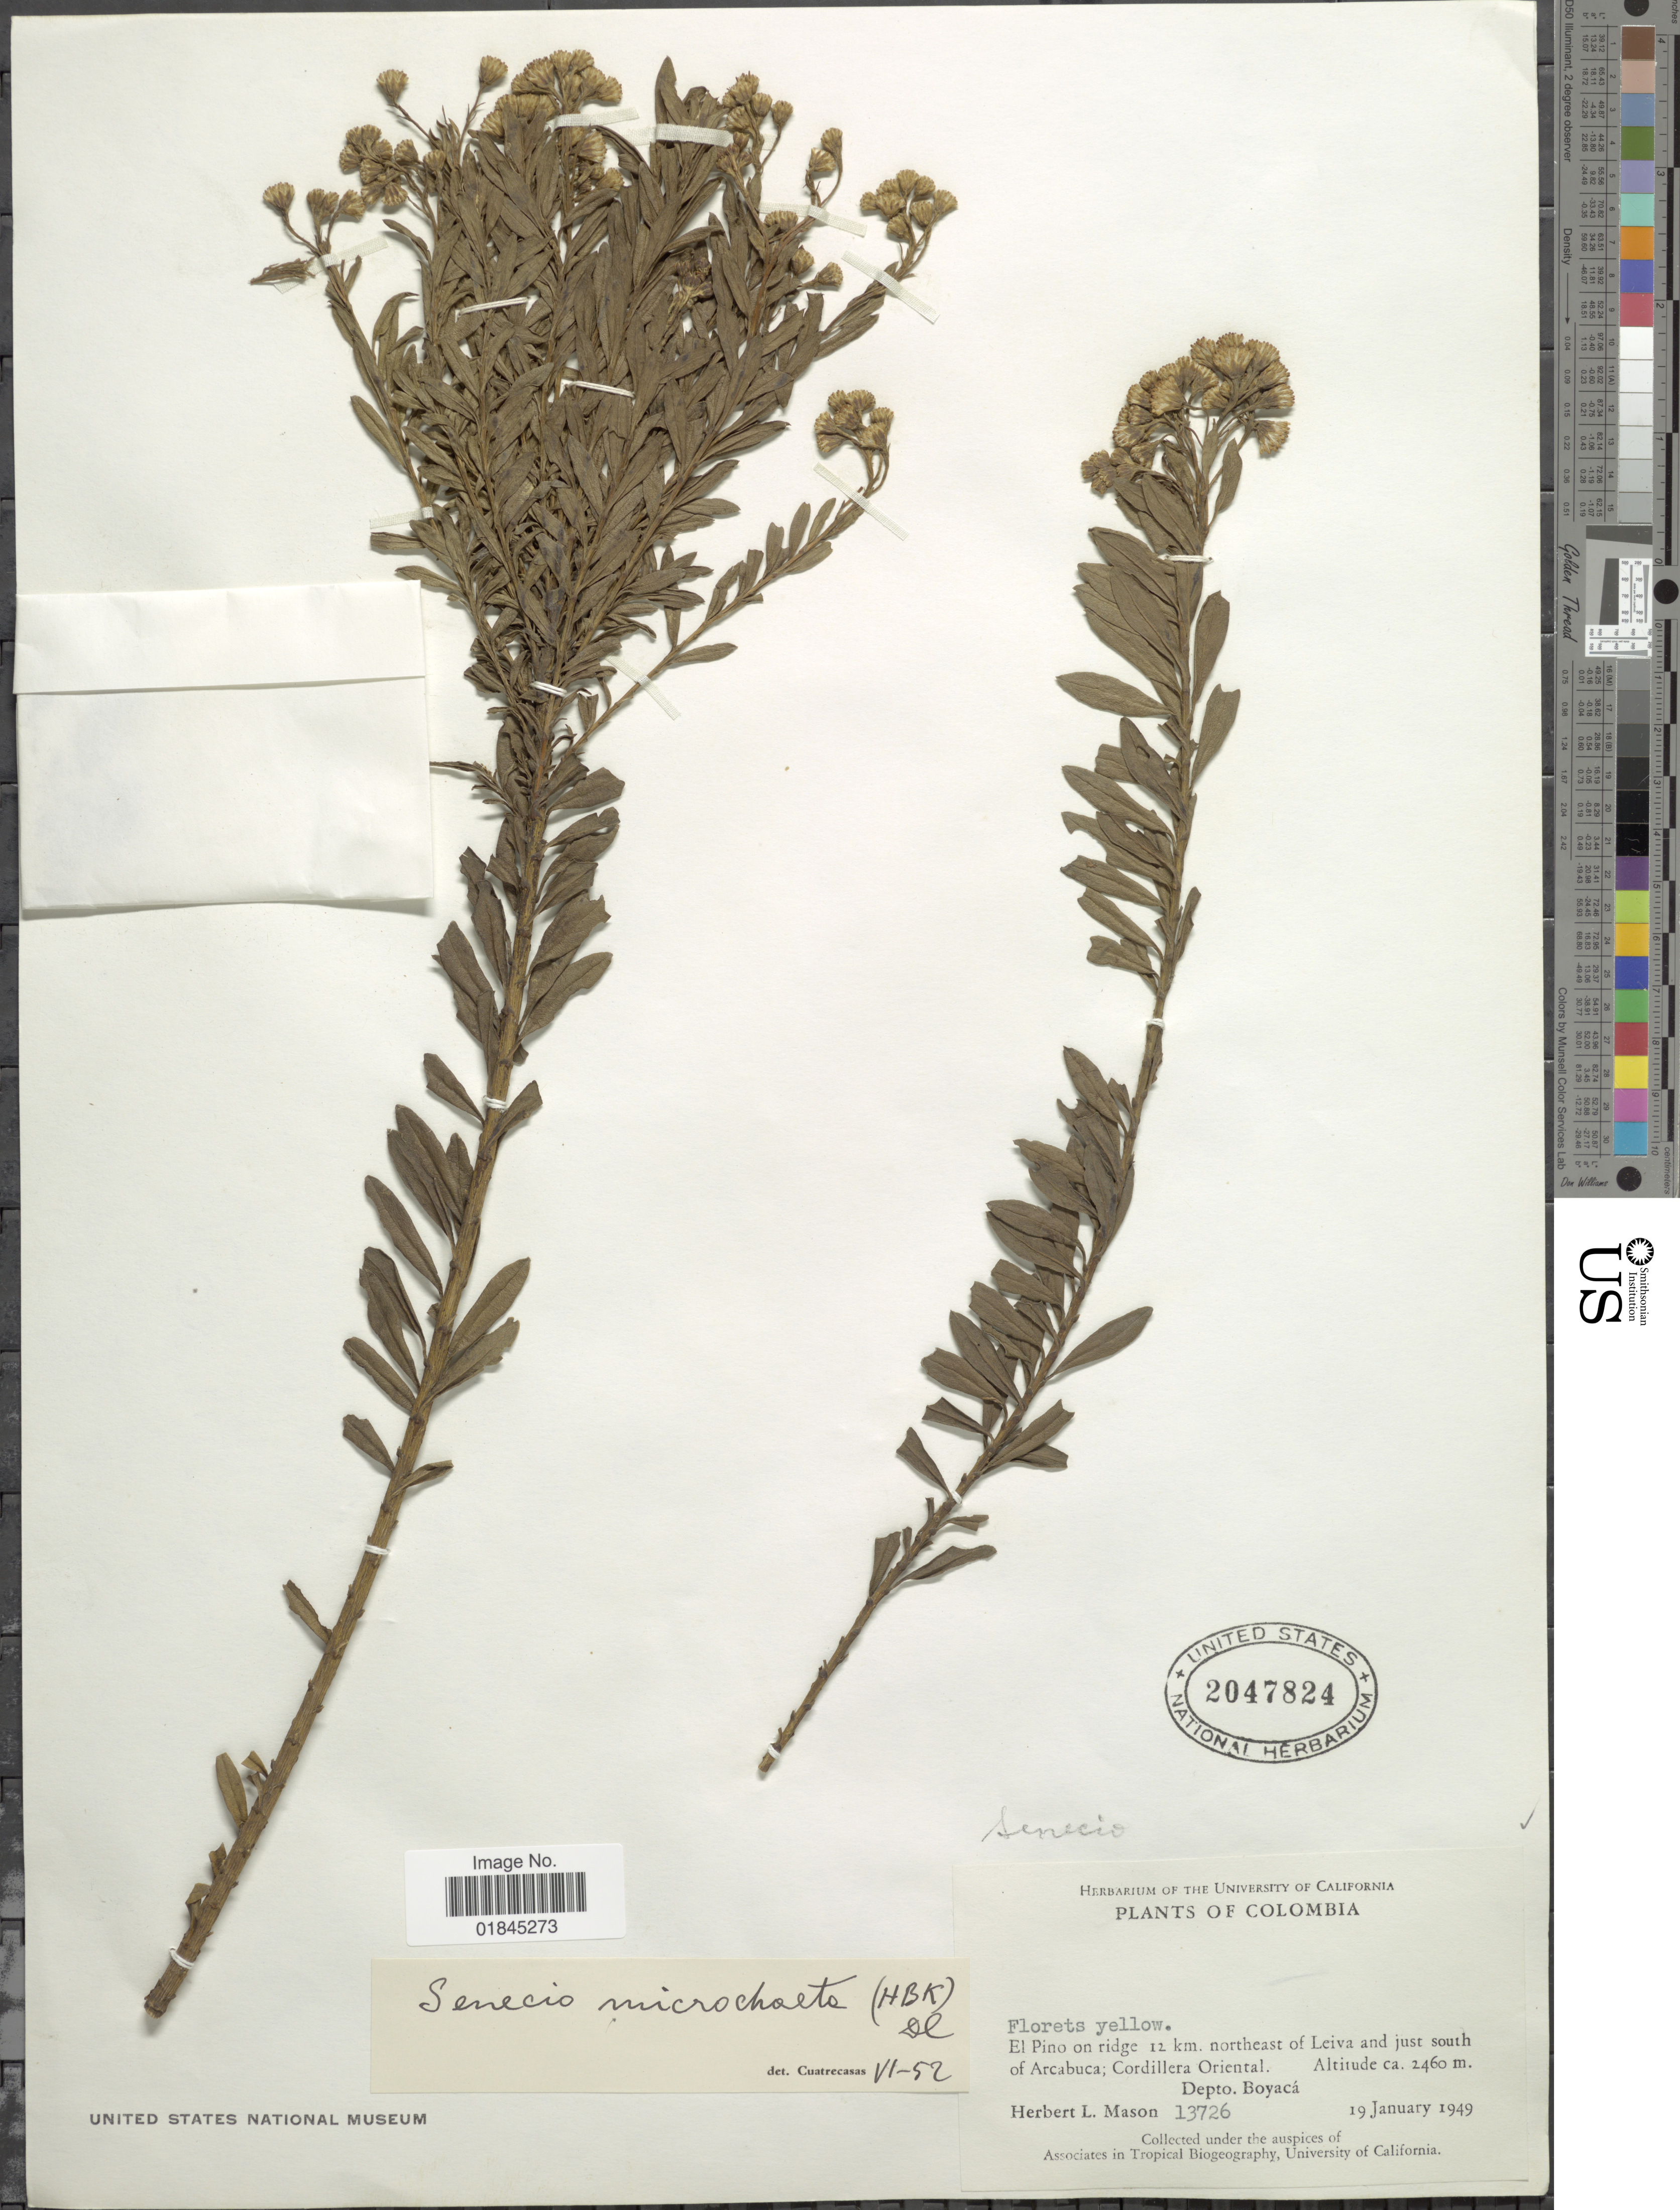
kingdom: Plantae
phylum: Tracheophyta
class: Magnoliopsida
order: Asterales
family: Asteraceae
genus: Pentacalia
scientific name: Pentacalia corymbosa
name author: (Benth.) Cuatrec.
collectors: H. L. Mason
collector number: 13726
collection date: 1949-01-19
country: Colombia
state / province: Boyacá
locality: El Pino on ridge 12 km. northeast of Leiva and just south of Arcabuca; Cordillera Oriental. Depto. Boyacá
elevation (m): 2460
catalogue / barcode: US 2047824